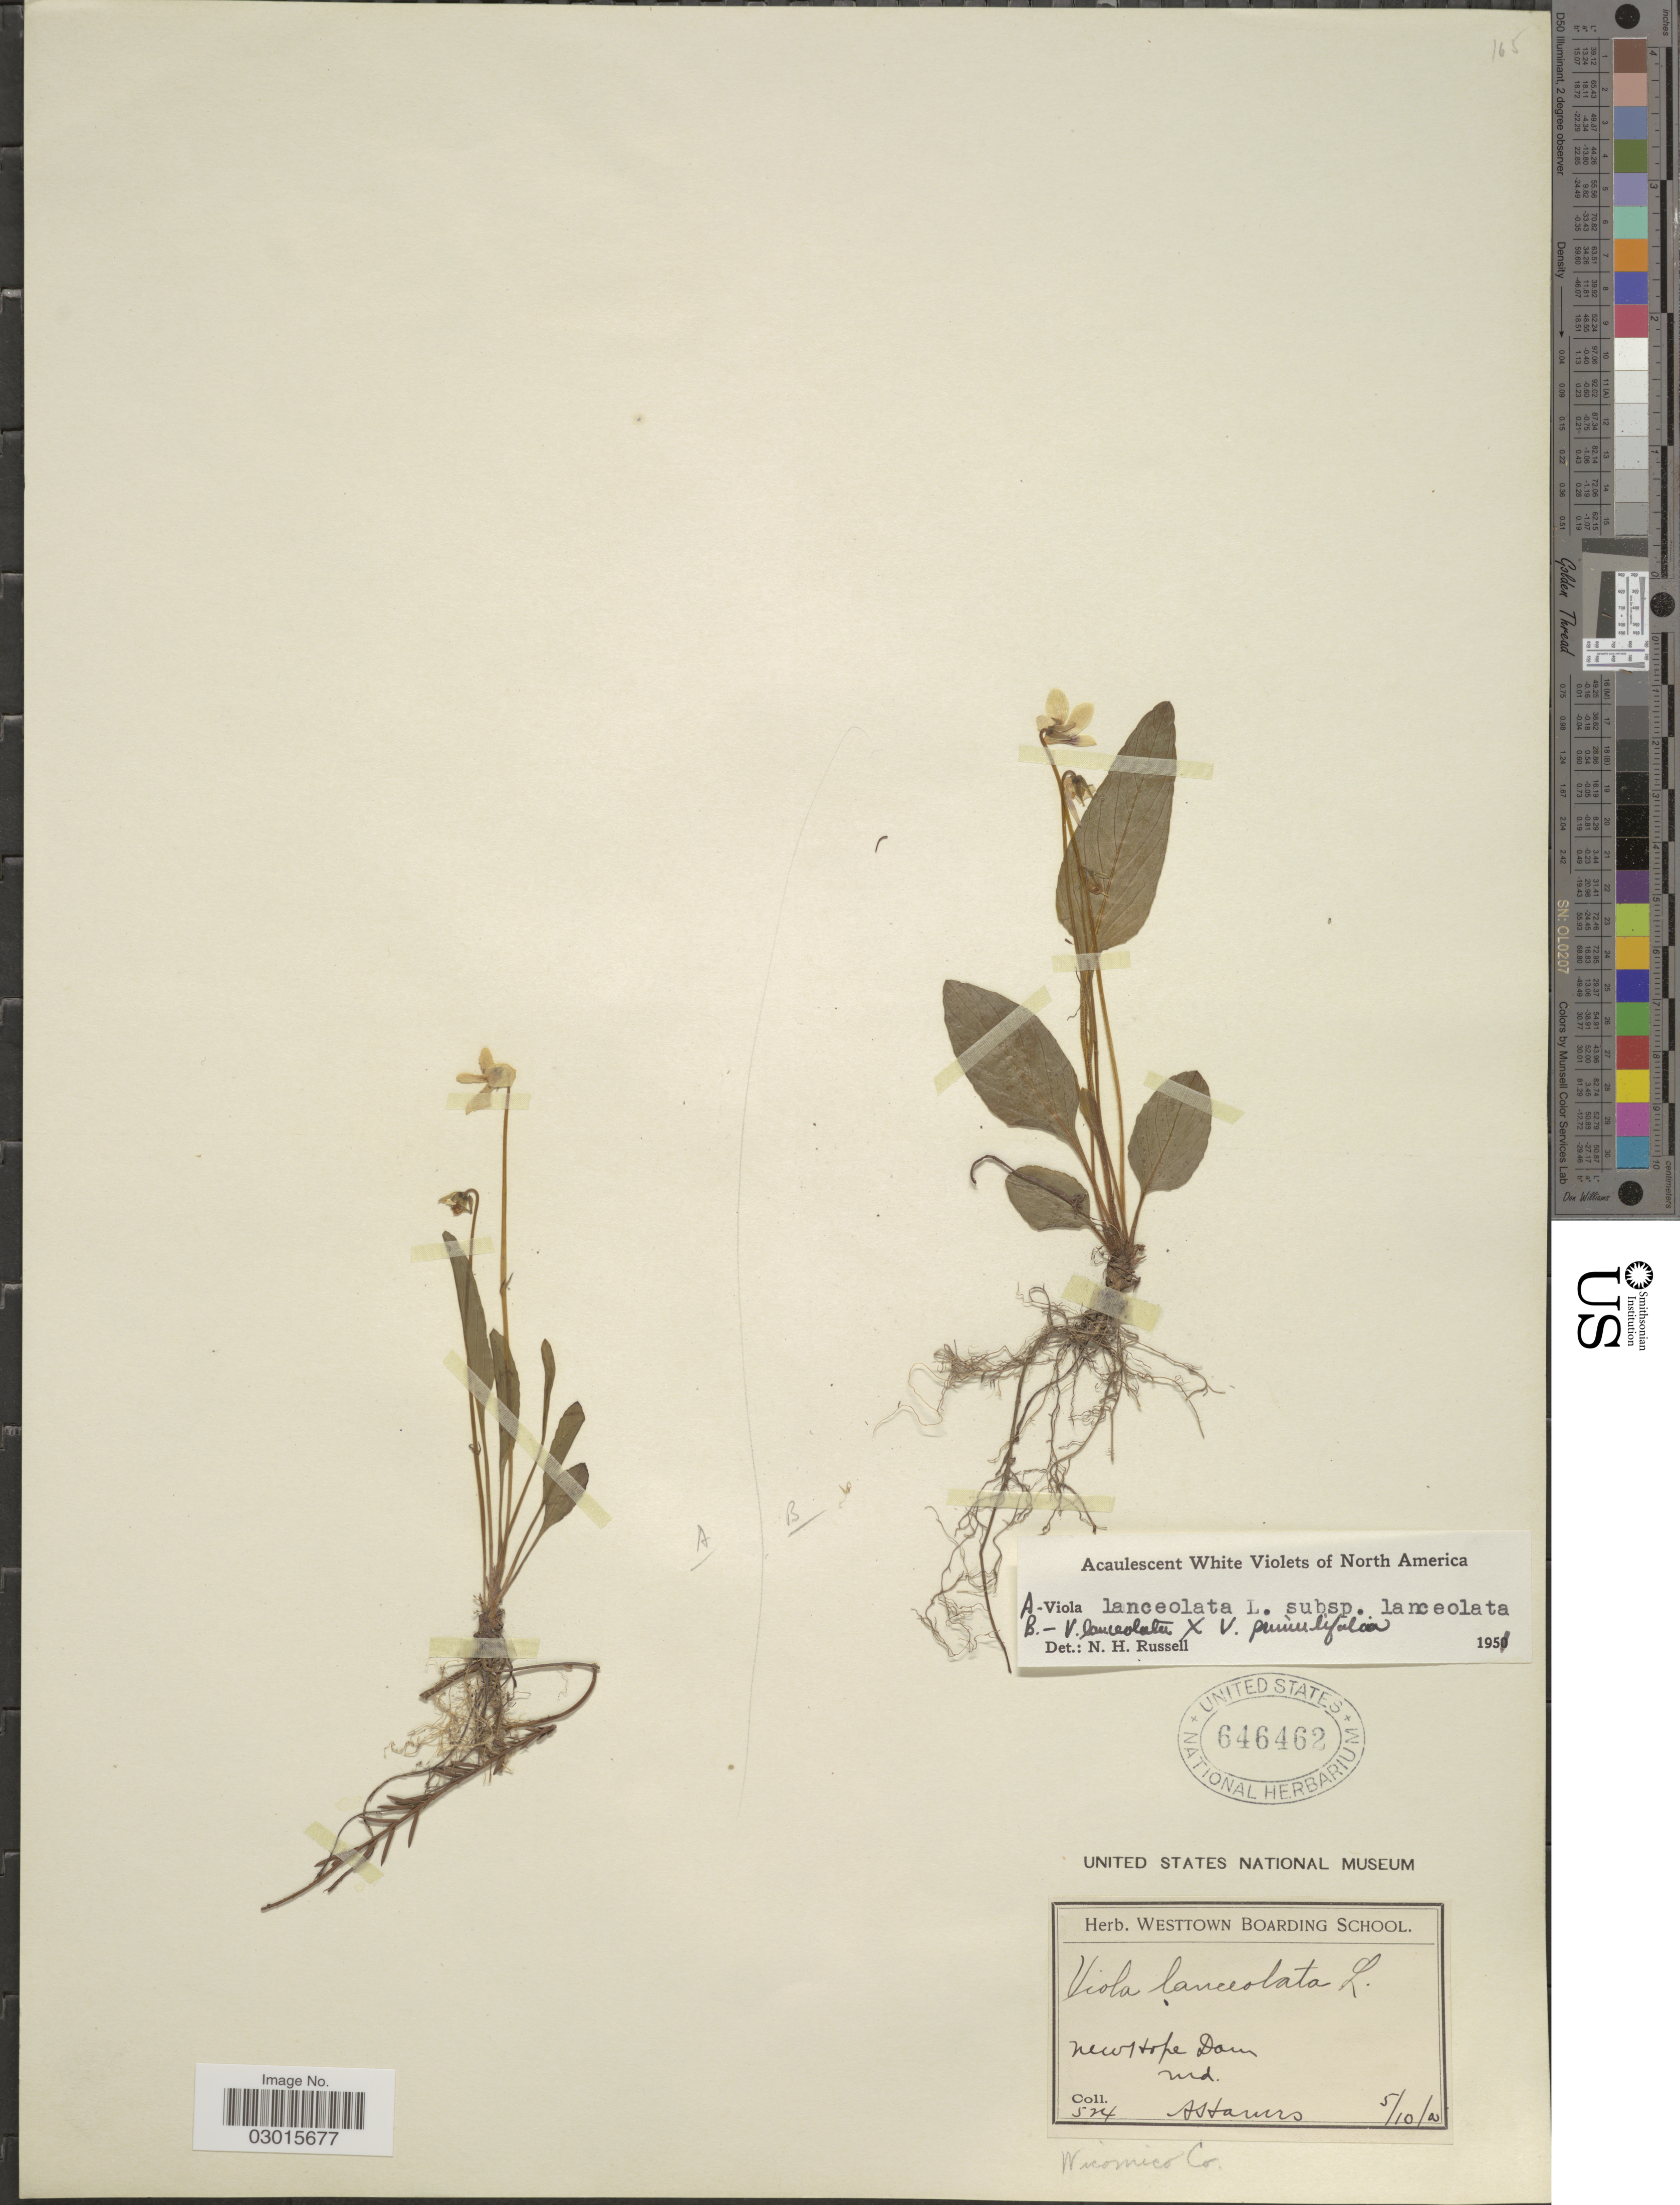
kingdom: Plantae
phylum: Tracheophyta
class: Magnoliopsida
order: Malpighiales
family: Violaceae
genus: Viola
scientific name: Viola lanceolata subsp. lanceolata x V. primulifolia L.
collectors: H. Harms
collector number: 524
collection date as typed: Transcribed d/m/y: 10/5/3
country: United States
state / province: Maryland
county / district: Wicomico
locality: New Hope Dam. Md. Wicomico Co.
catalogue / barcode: US 646462